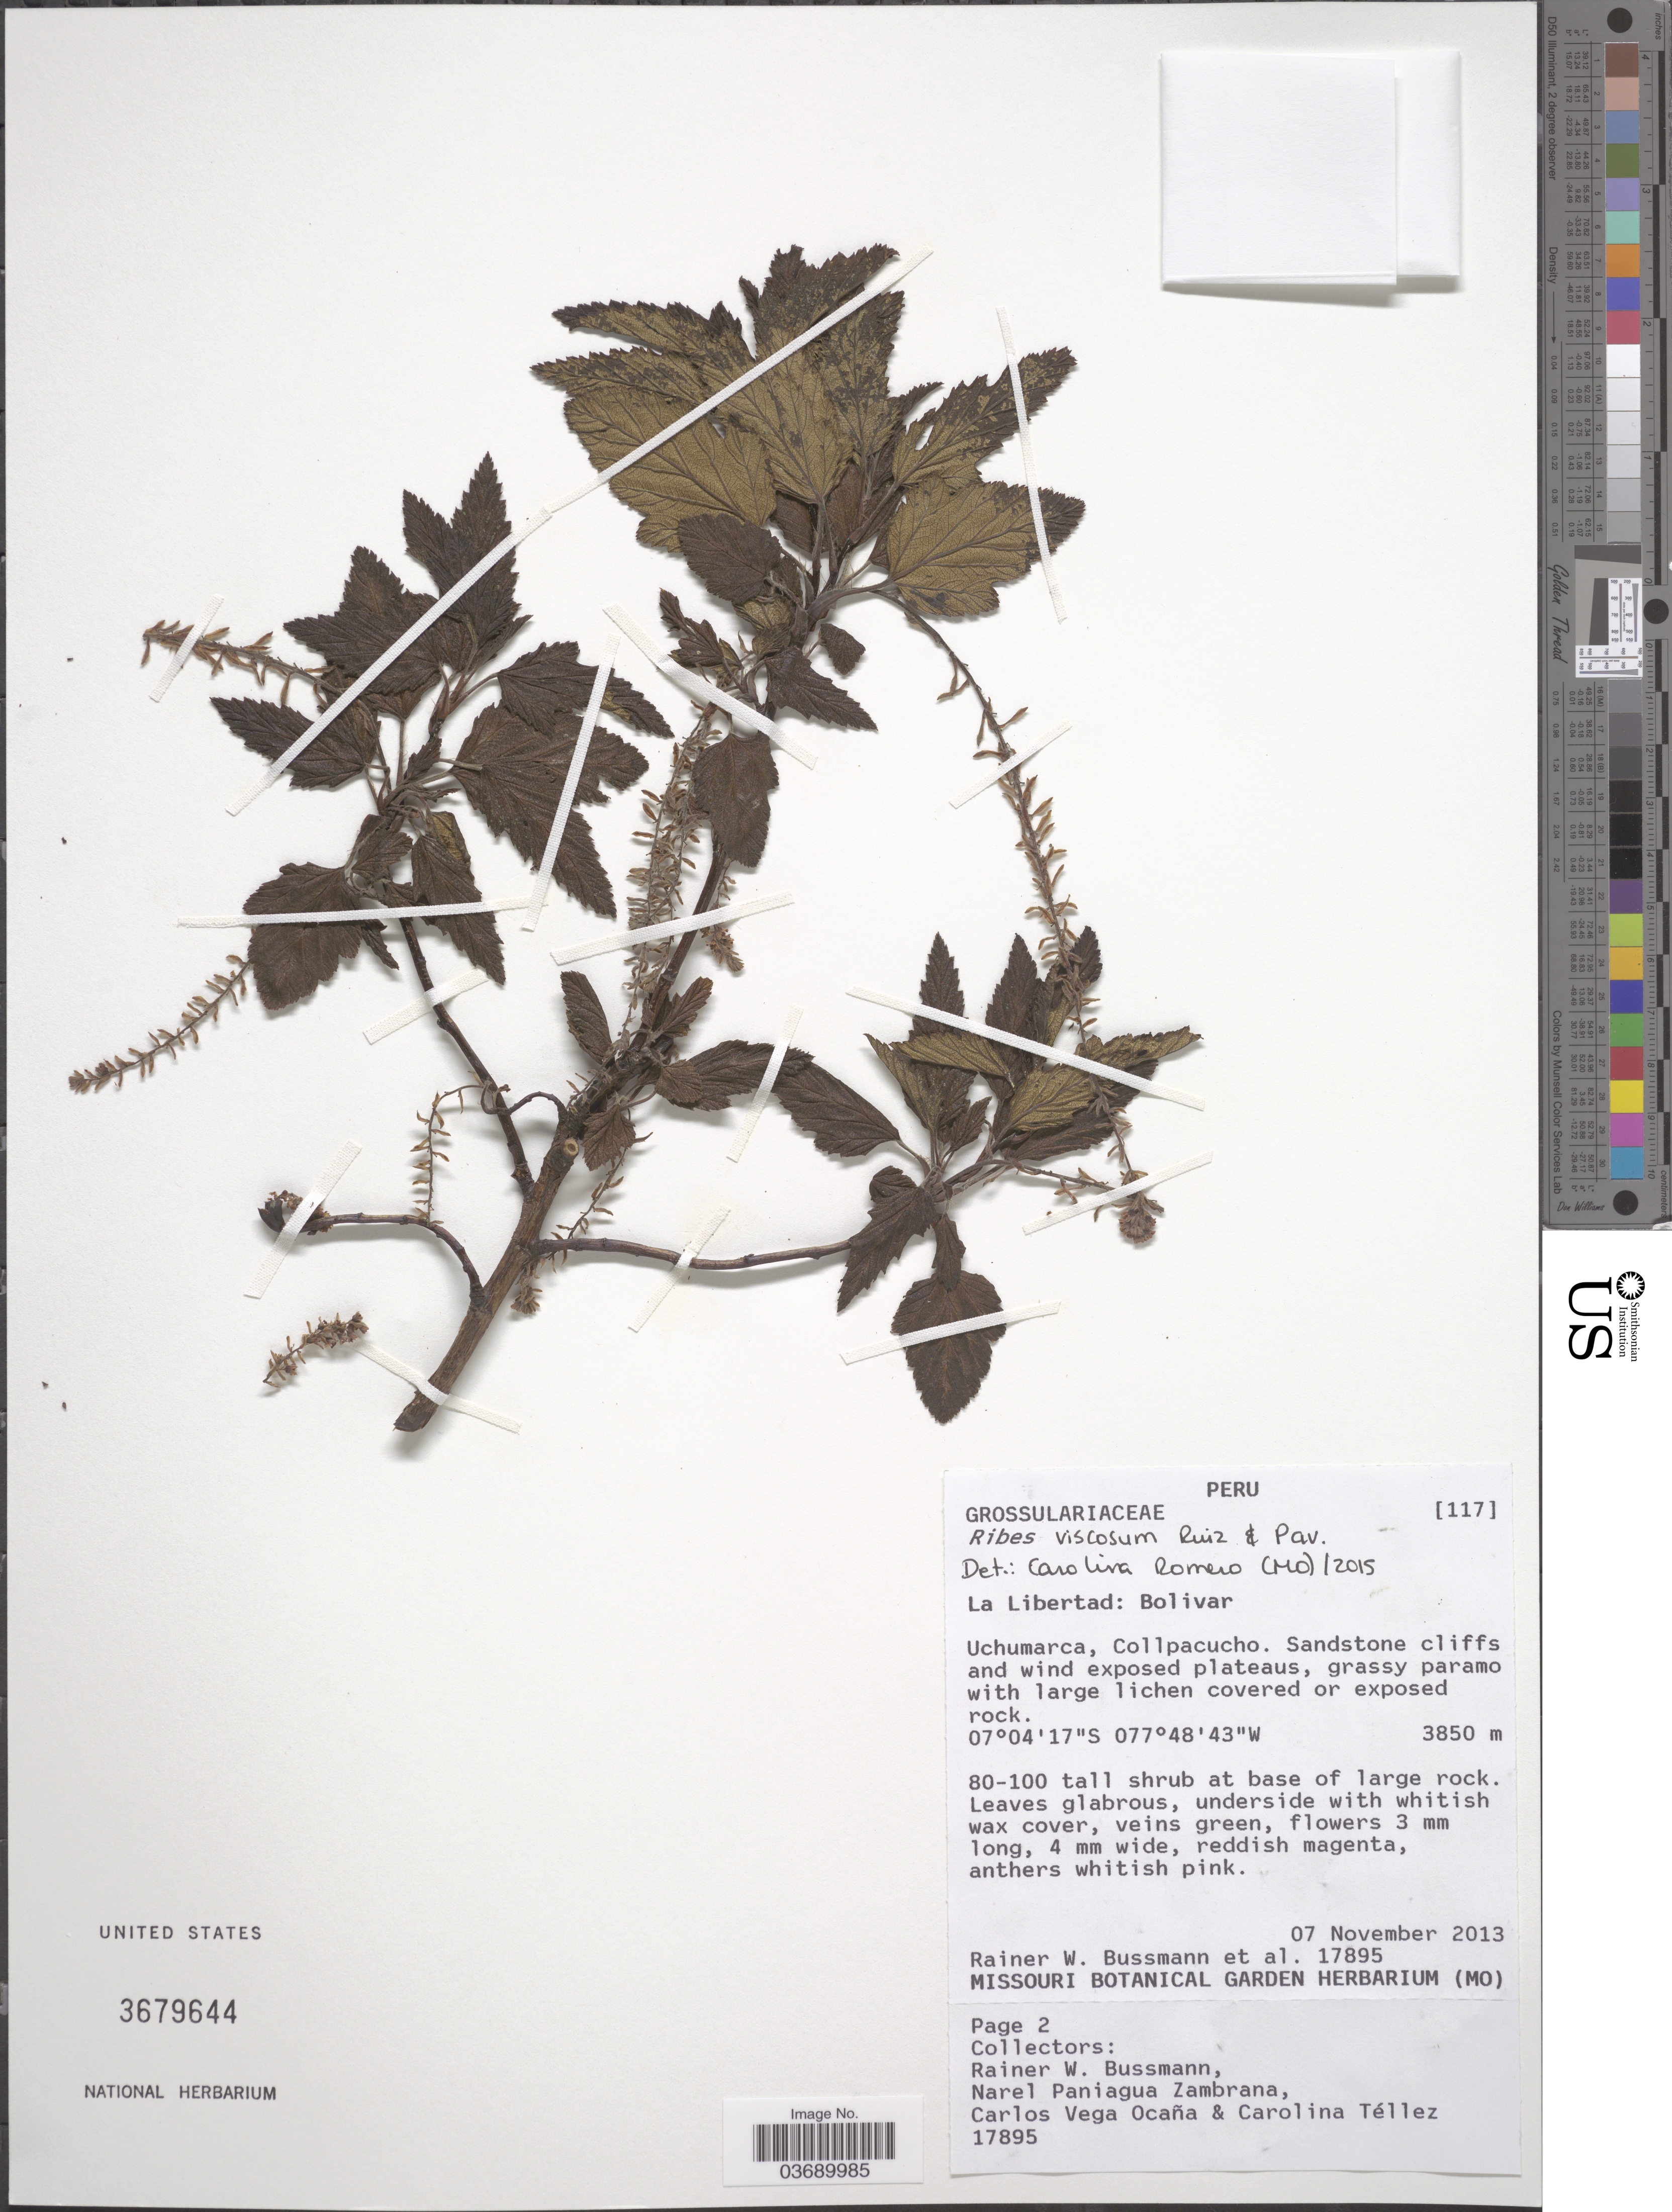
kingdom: Plantae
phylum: Tracheophyta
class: Magnoliopsida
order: Saxifragales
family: Grossulariaceae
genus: Ribes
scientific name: Ribes viscosum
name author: Cels ex Dum. Cours.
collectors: R. W. Bussmann, N. Zambrana, C. Vega & C. Téllez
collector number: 17895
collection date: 2013-11-07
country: Peru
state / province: La Libertad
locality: Bolivar. Uchumarca, Collpacucho.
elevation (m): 3850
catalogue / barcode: US 3679644